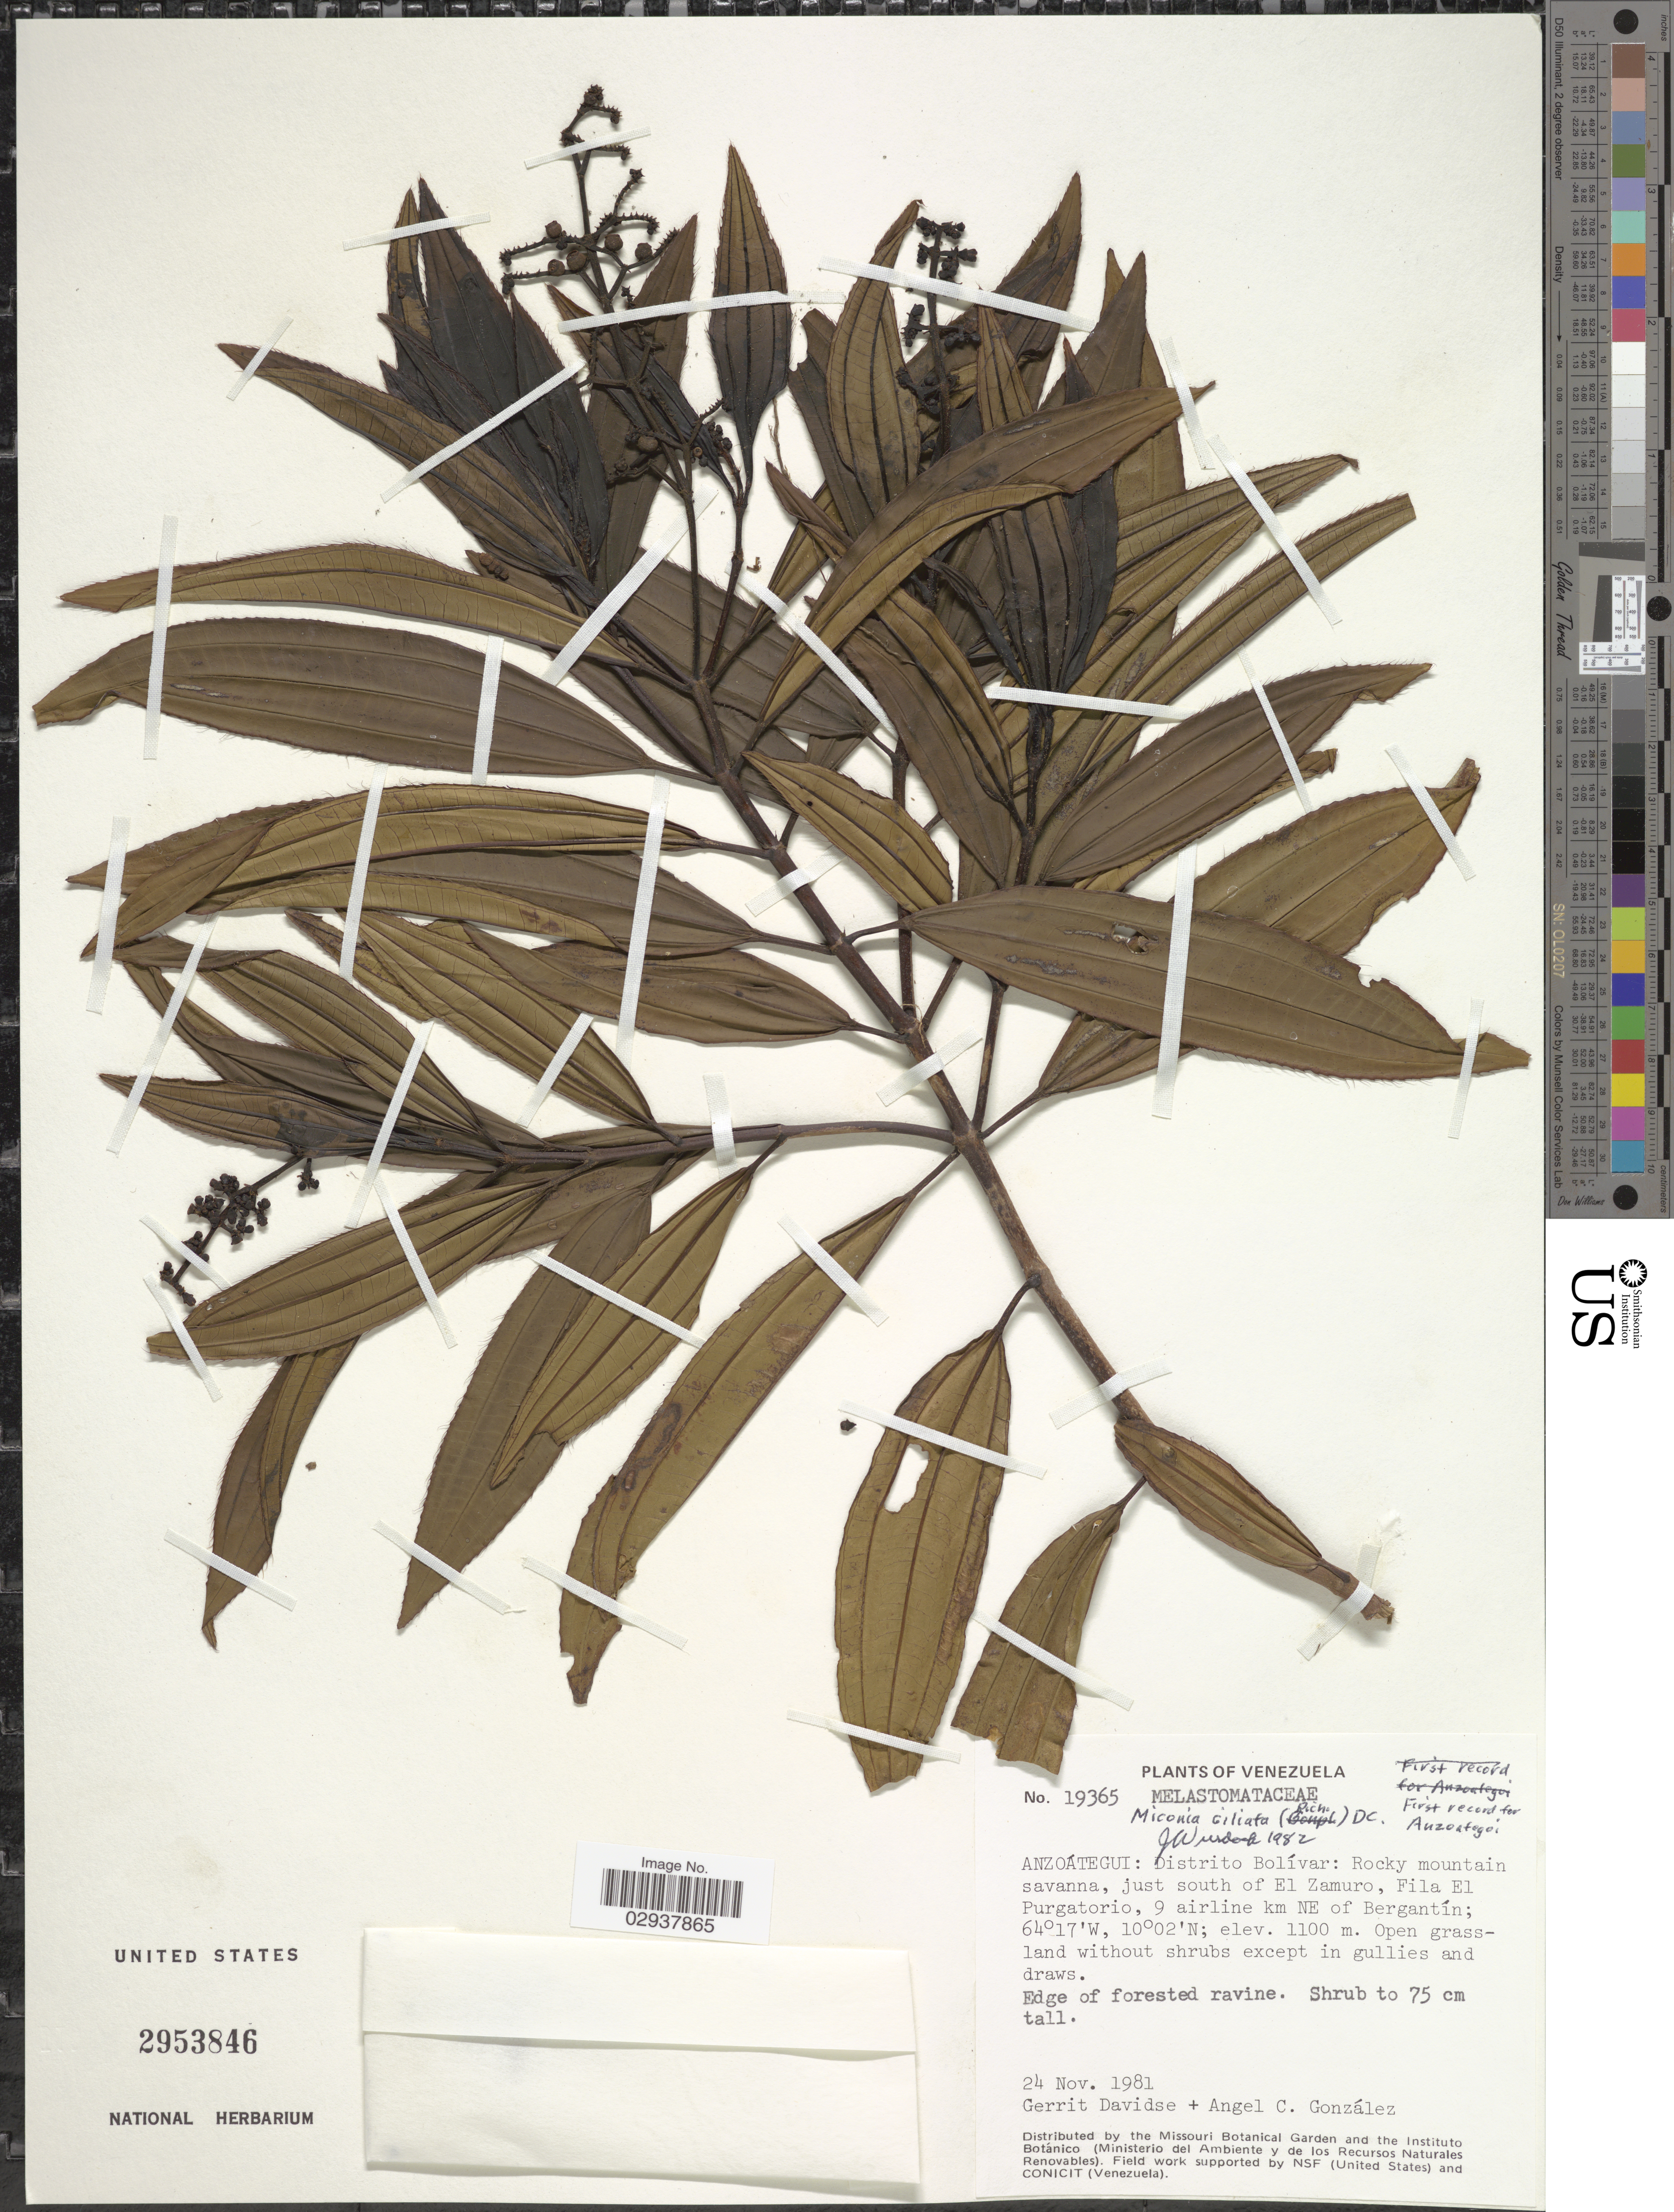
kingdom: Plantae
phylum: Tracheophyta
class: Magnoliopsida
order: Myrtales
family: Melastomataceae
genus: Miconia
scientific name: Miconia ciliata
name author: (Rich.) DC.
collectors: G. Davidse & A. C. González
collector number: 19365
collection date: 1981-11-24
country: Venezuela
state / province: Anzoategui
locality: Distrito Bolívar: Rocky mountain savanna, just south of El Zamuro, Fila El Purgatorio, 9 airline km NE of Bergatín.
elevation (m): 1100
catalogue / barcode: US 2953846